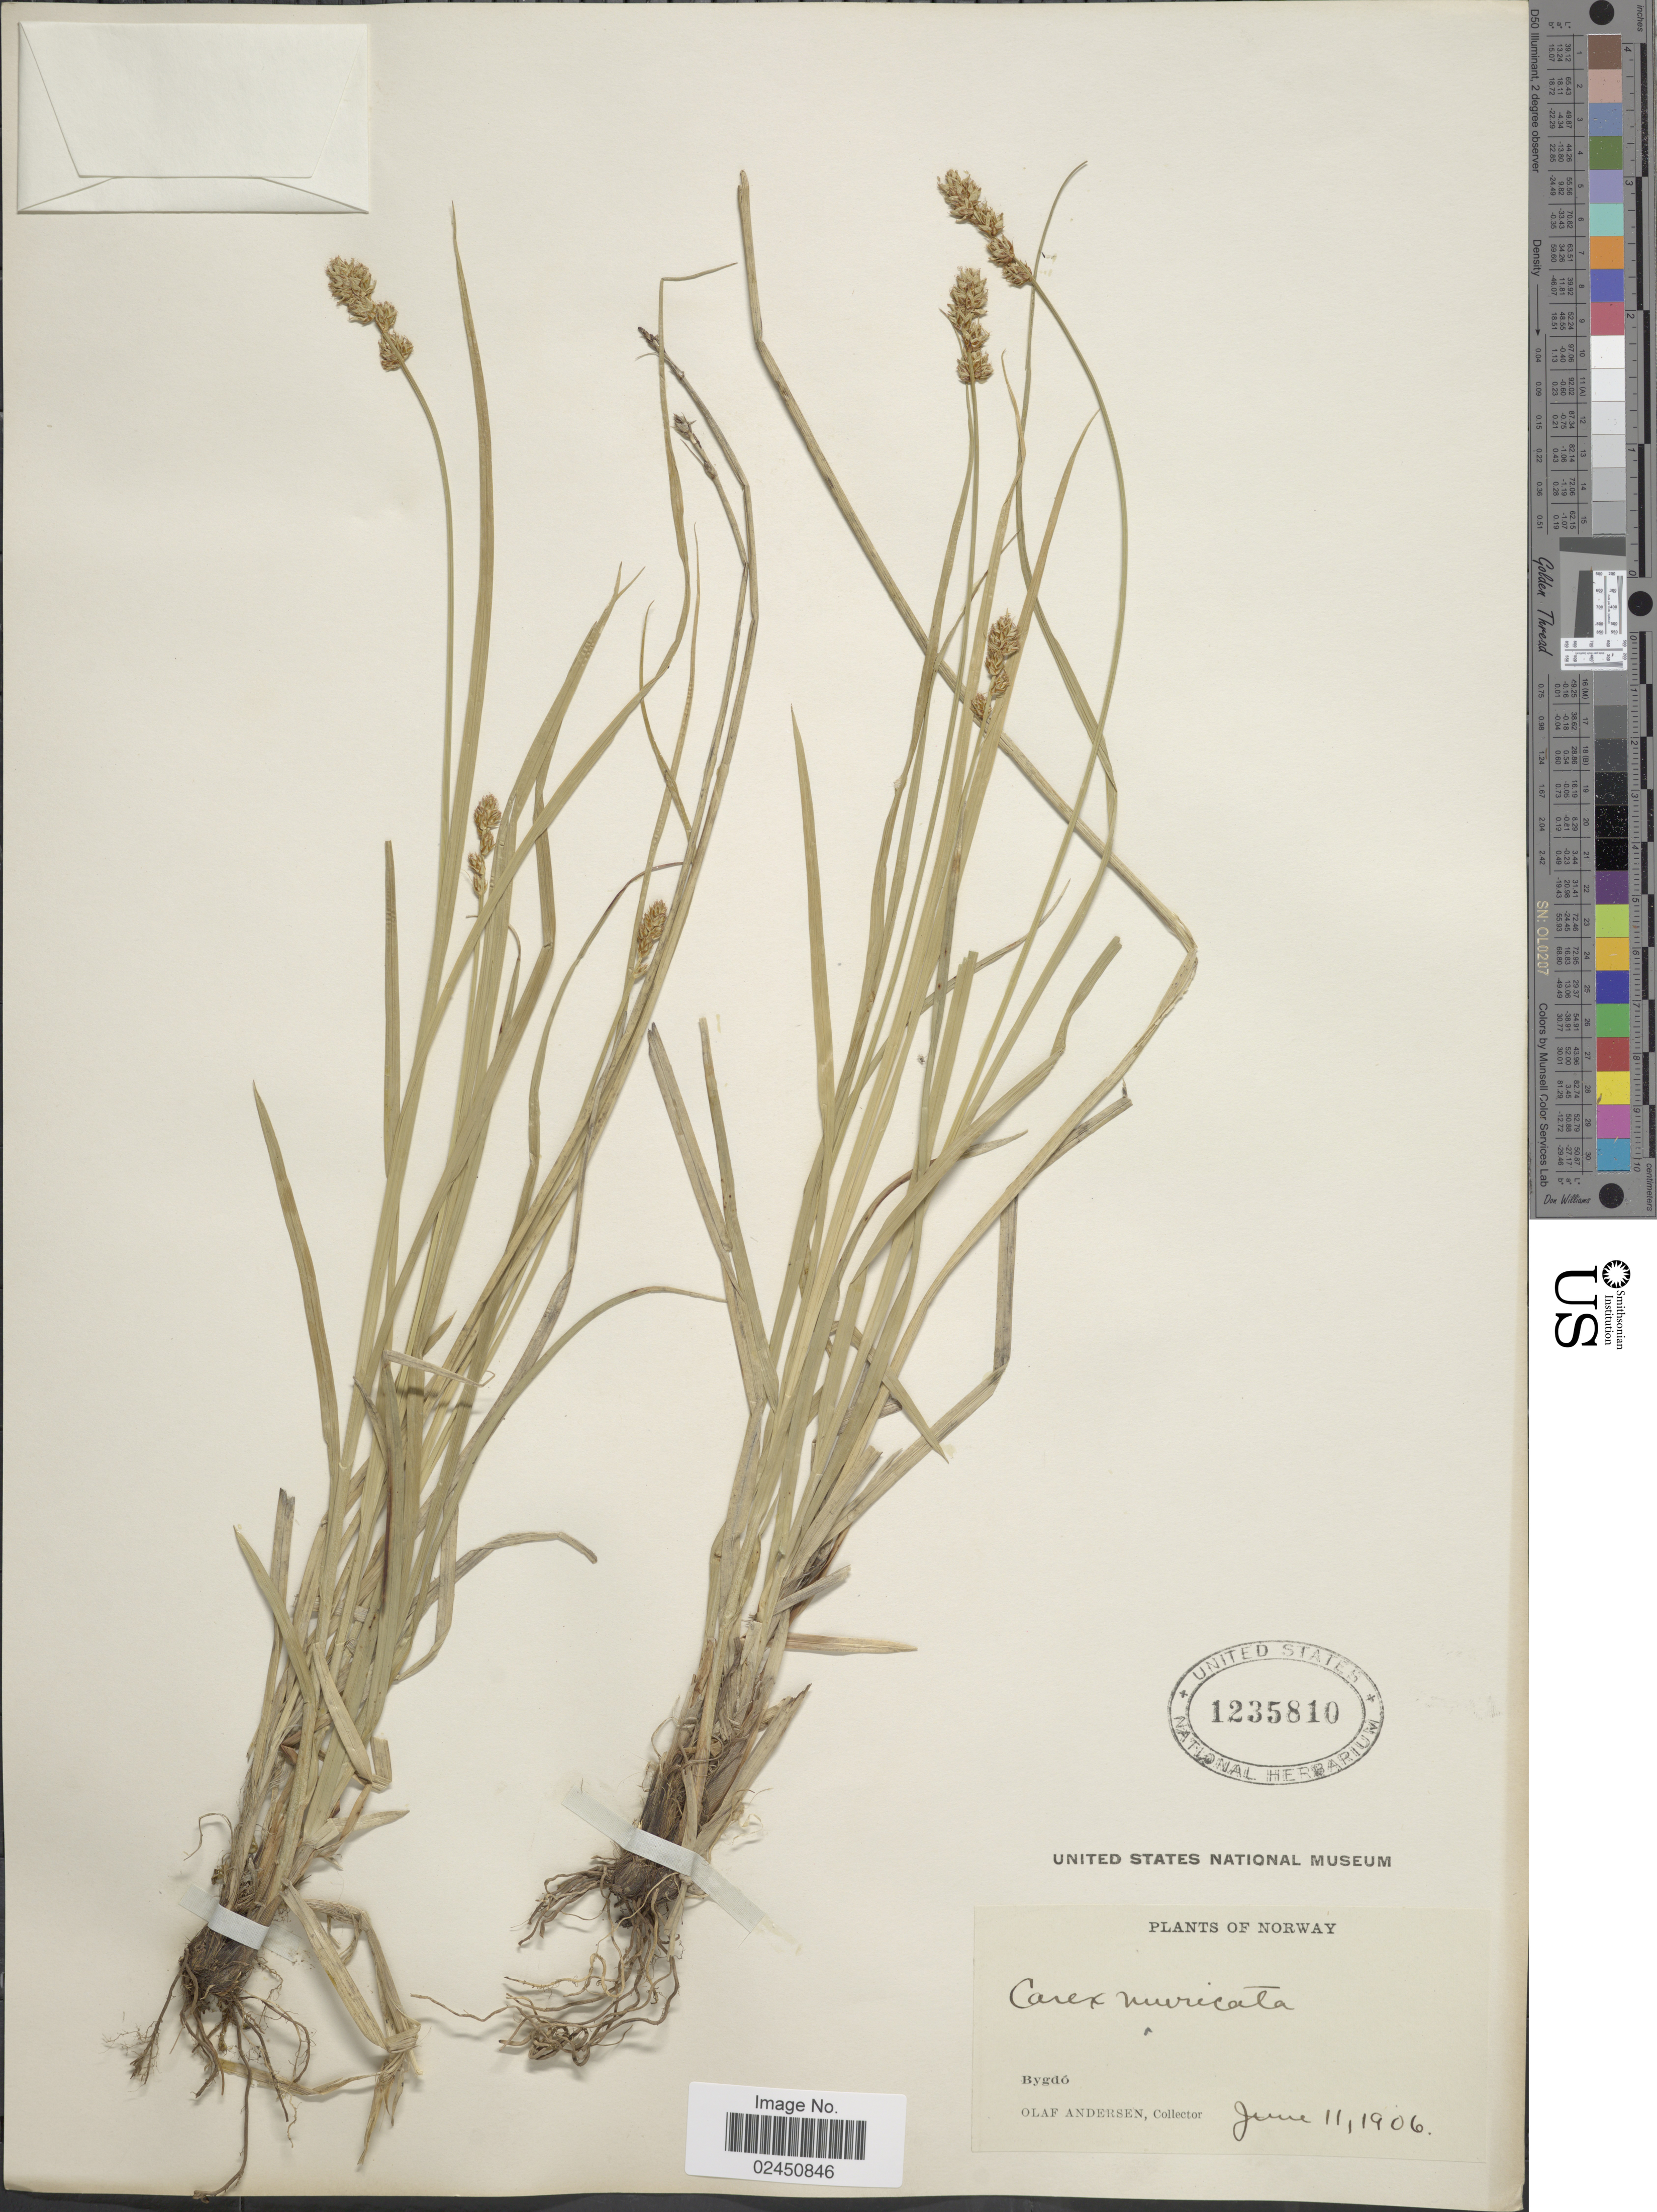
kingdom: Plantae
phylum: Tracheophyta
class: Liliopsida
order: Poales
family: Cyperaceae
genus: Carex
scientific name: Carex muricata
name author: L.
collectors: O. Andersen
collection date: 1906-06-11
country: Norway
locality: Bygdo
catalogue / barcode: US 1235810